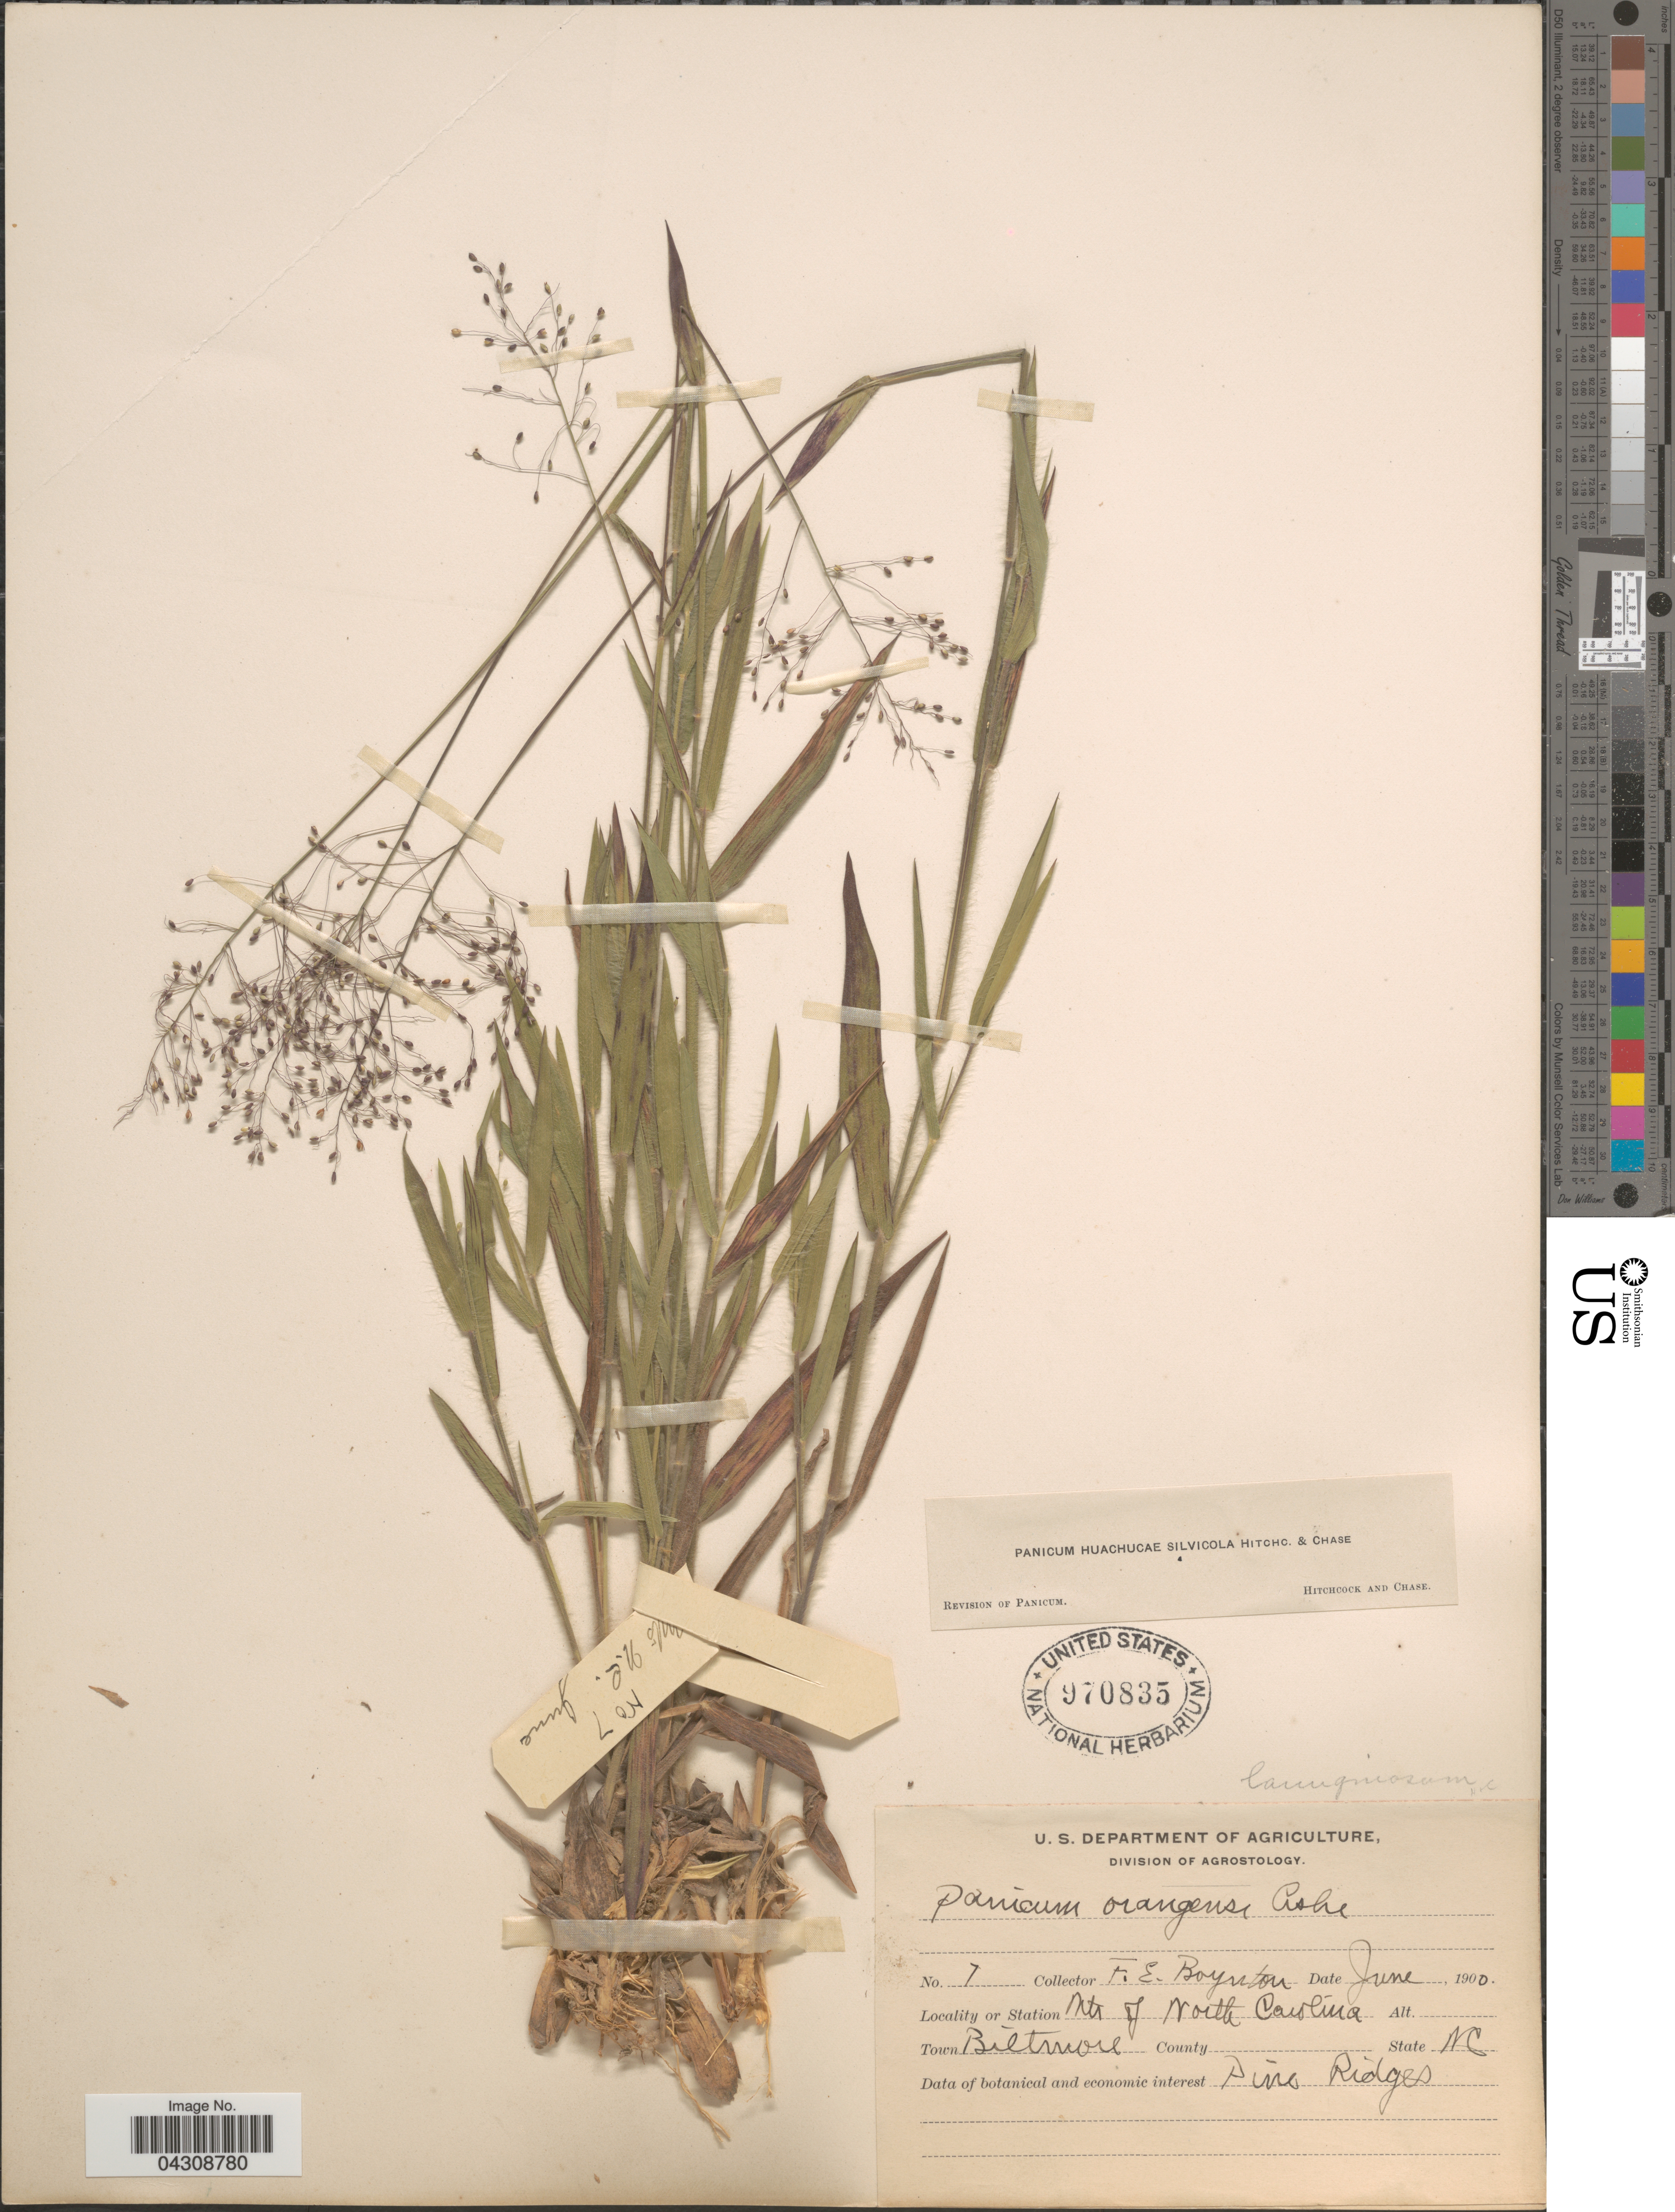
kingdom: Plantae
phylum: Tracheophyta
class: Liliopsida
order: Poales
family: Poaceae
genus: Dichanthelium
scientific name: Dichanthelium acuminatum var. acuminatum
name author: (Sw.) Gould & C.A. Clark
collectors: F. Boynton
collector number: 7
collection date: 1900-06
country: United States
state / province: North Carolina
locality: Mts of North Carolina. Town Biltmore. Pine Ridges.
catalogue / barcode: US 970835